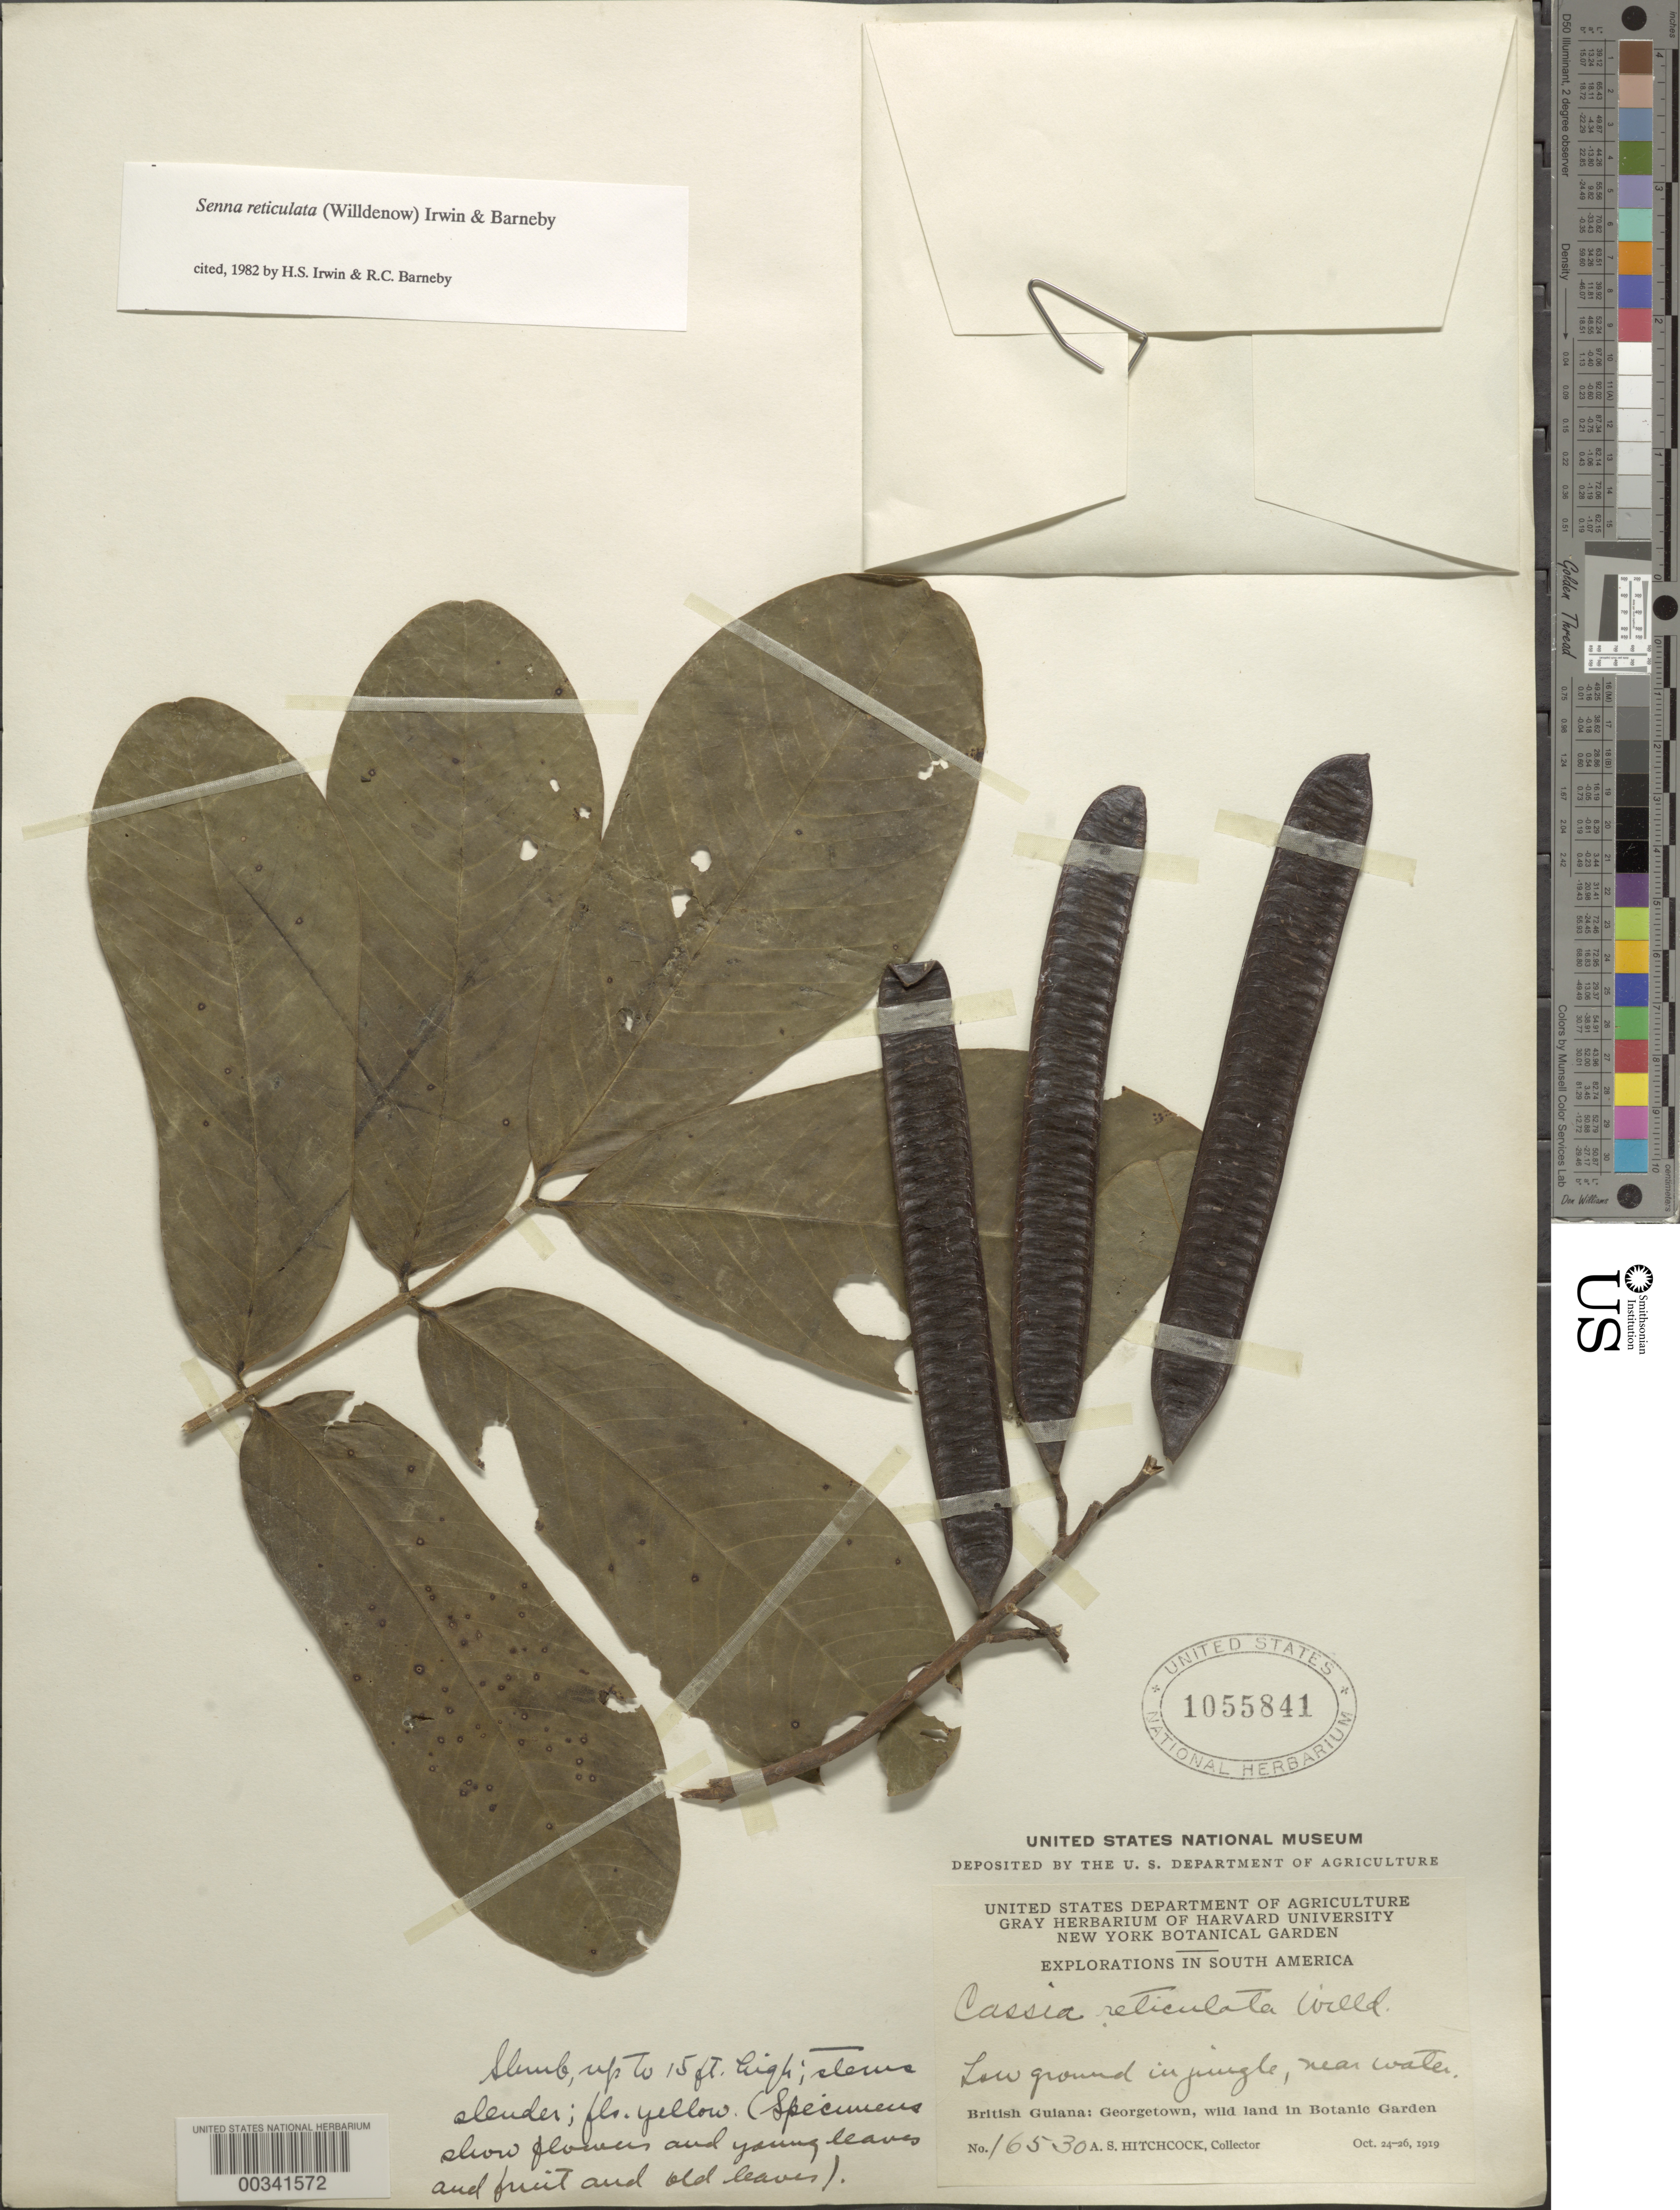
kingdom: Plantae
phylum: Tracheophyta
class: Magnoliopsida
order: Fabales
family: Fabaceae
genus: Senna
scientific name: Senna reticulata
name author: (Willd.) H.S. Irwin & Barneby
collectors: A. S. Hitchcock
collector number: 16530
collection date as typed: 24 Oct 1919 to 26 Oct 1919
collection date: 1919-10-24/1919-10-26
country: Guyana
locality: Georgetown, wild land in botanic garden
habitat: Low ground in jungle, near water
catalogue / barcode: US 1055841